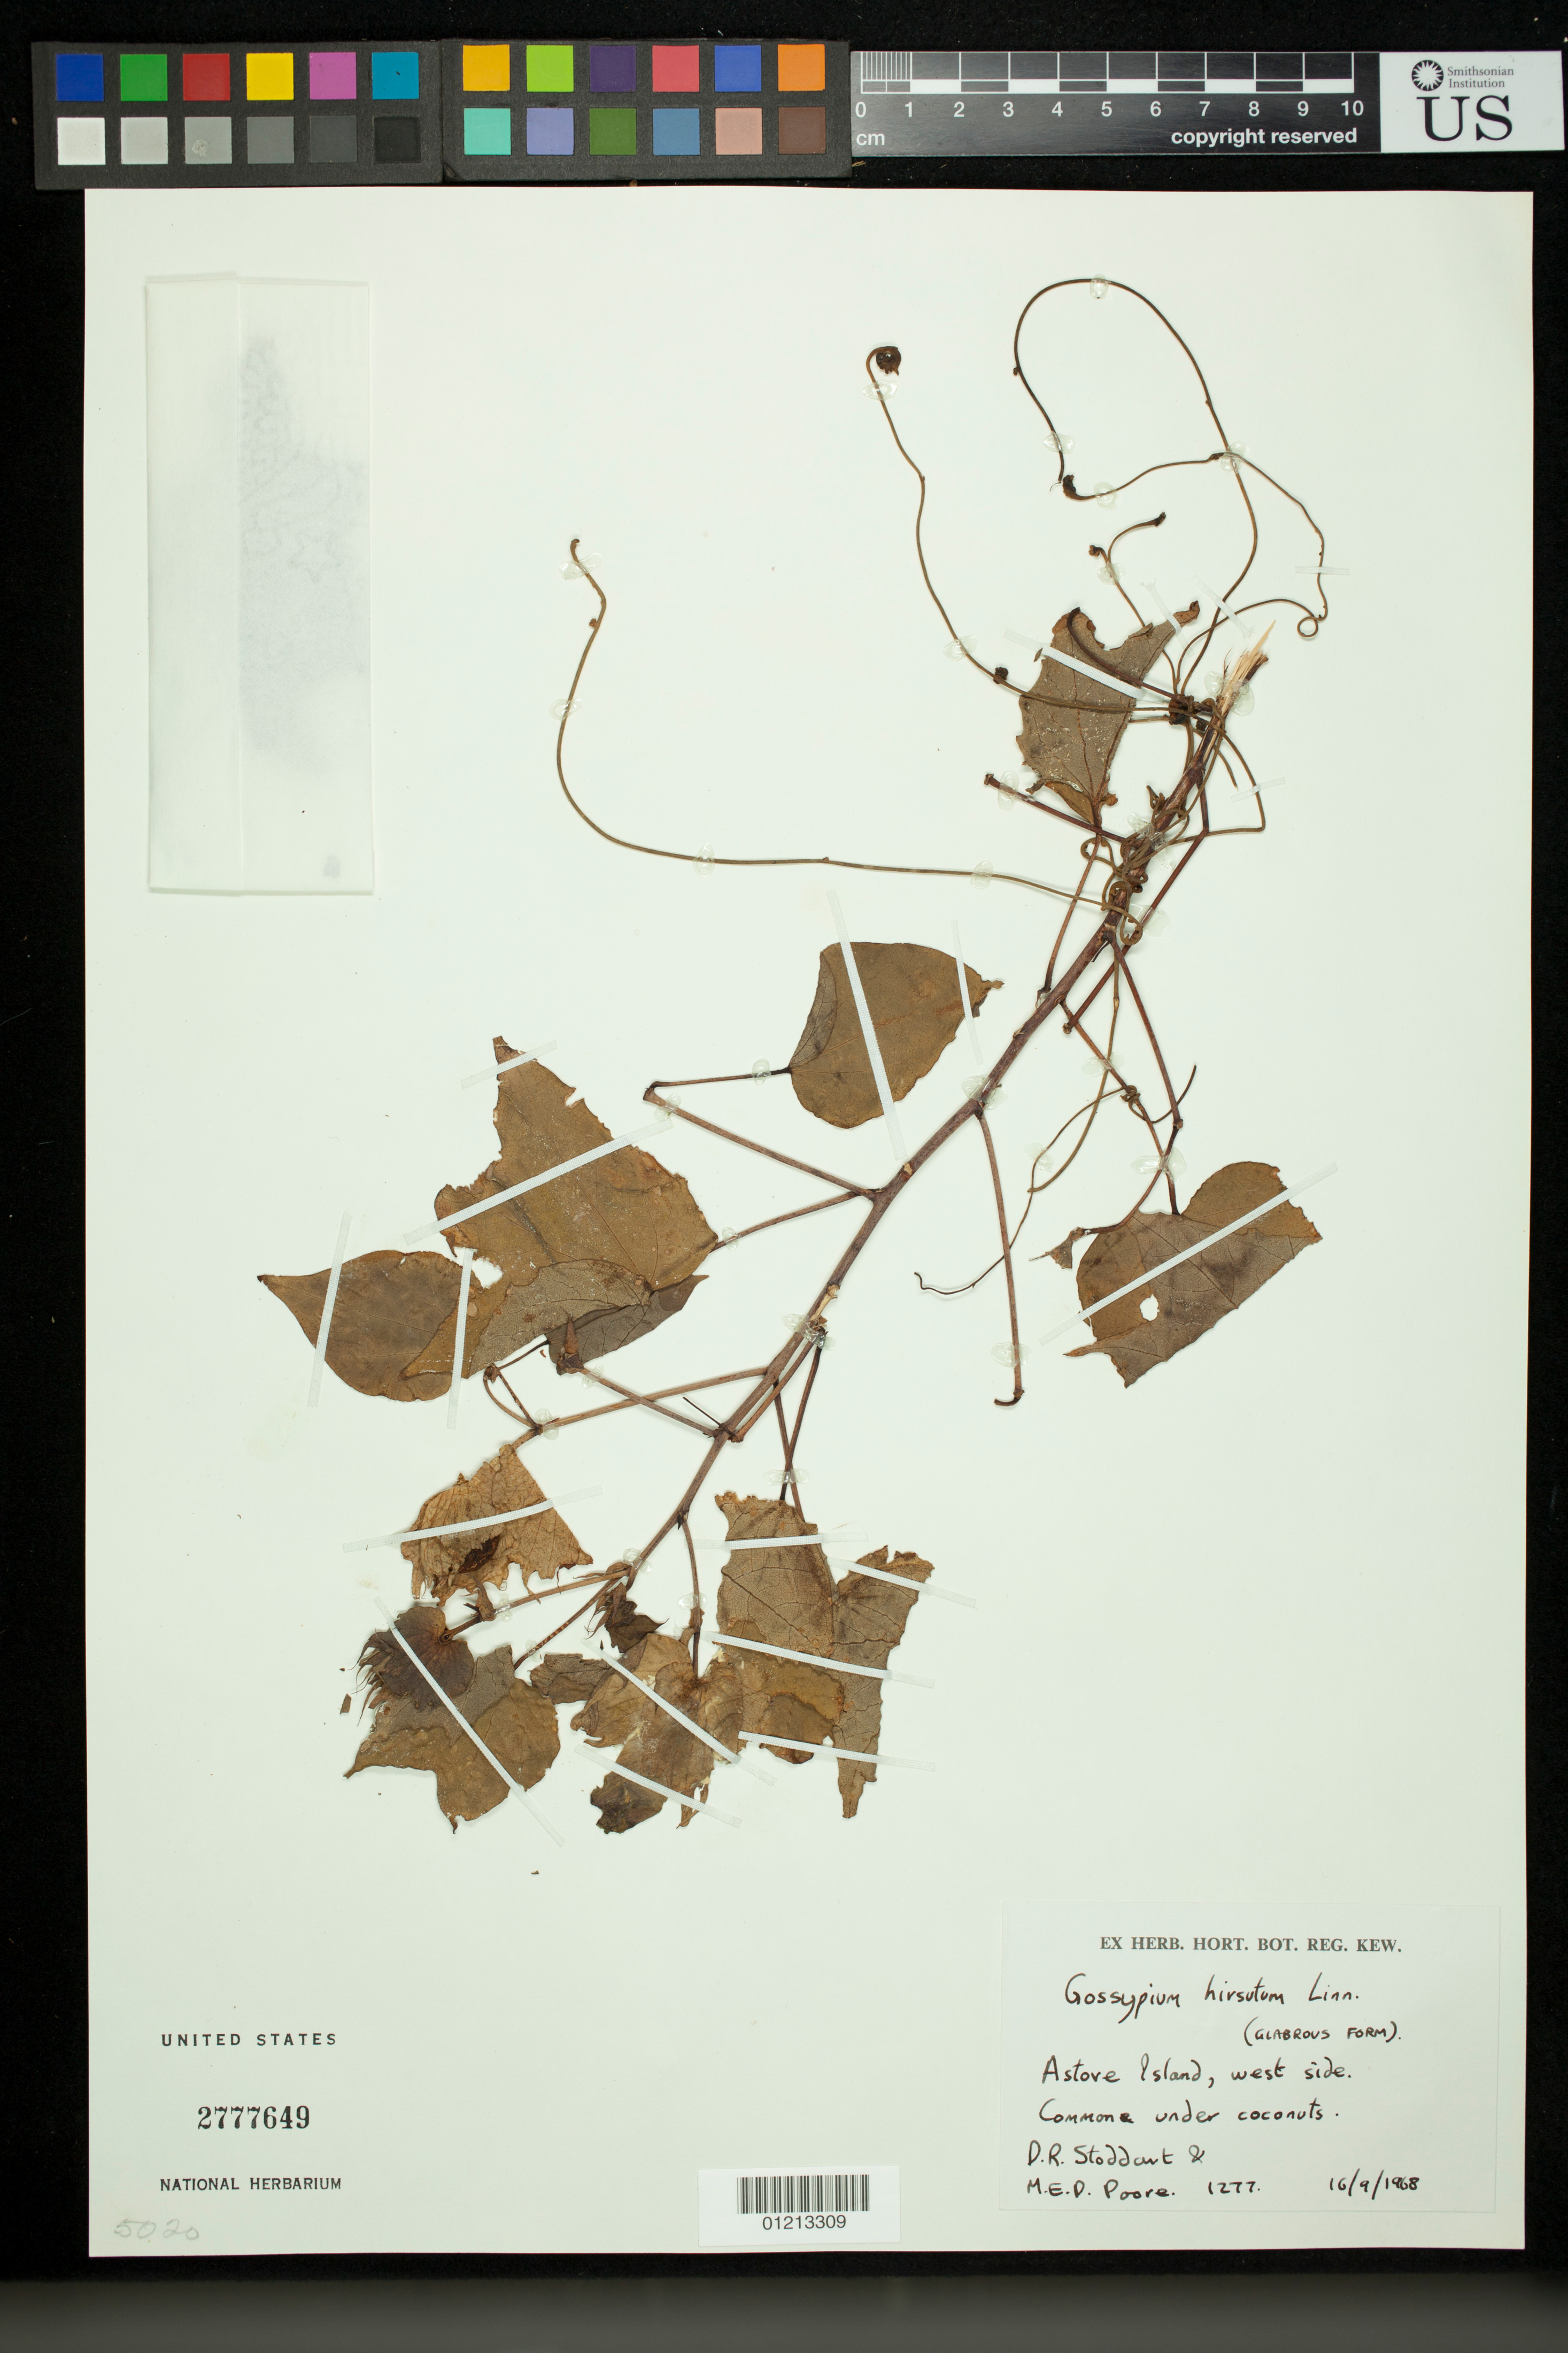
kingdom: Plantae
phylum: Tracheophyta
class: Magnoliopsida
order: Malvales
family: Malvaceae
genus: Gossypium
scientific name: Gossypium hirsutum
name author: L.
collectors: D. R. Stoddart & M. E. D. Poore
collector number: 1277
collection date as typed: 16 Sep 1968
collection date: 1968-09-16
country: Seychelles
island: Astove Atoll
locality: Astove Island, west side.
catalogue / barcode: US 2777649